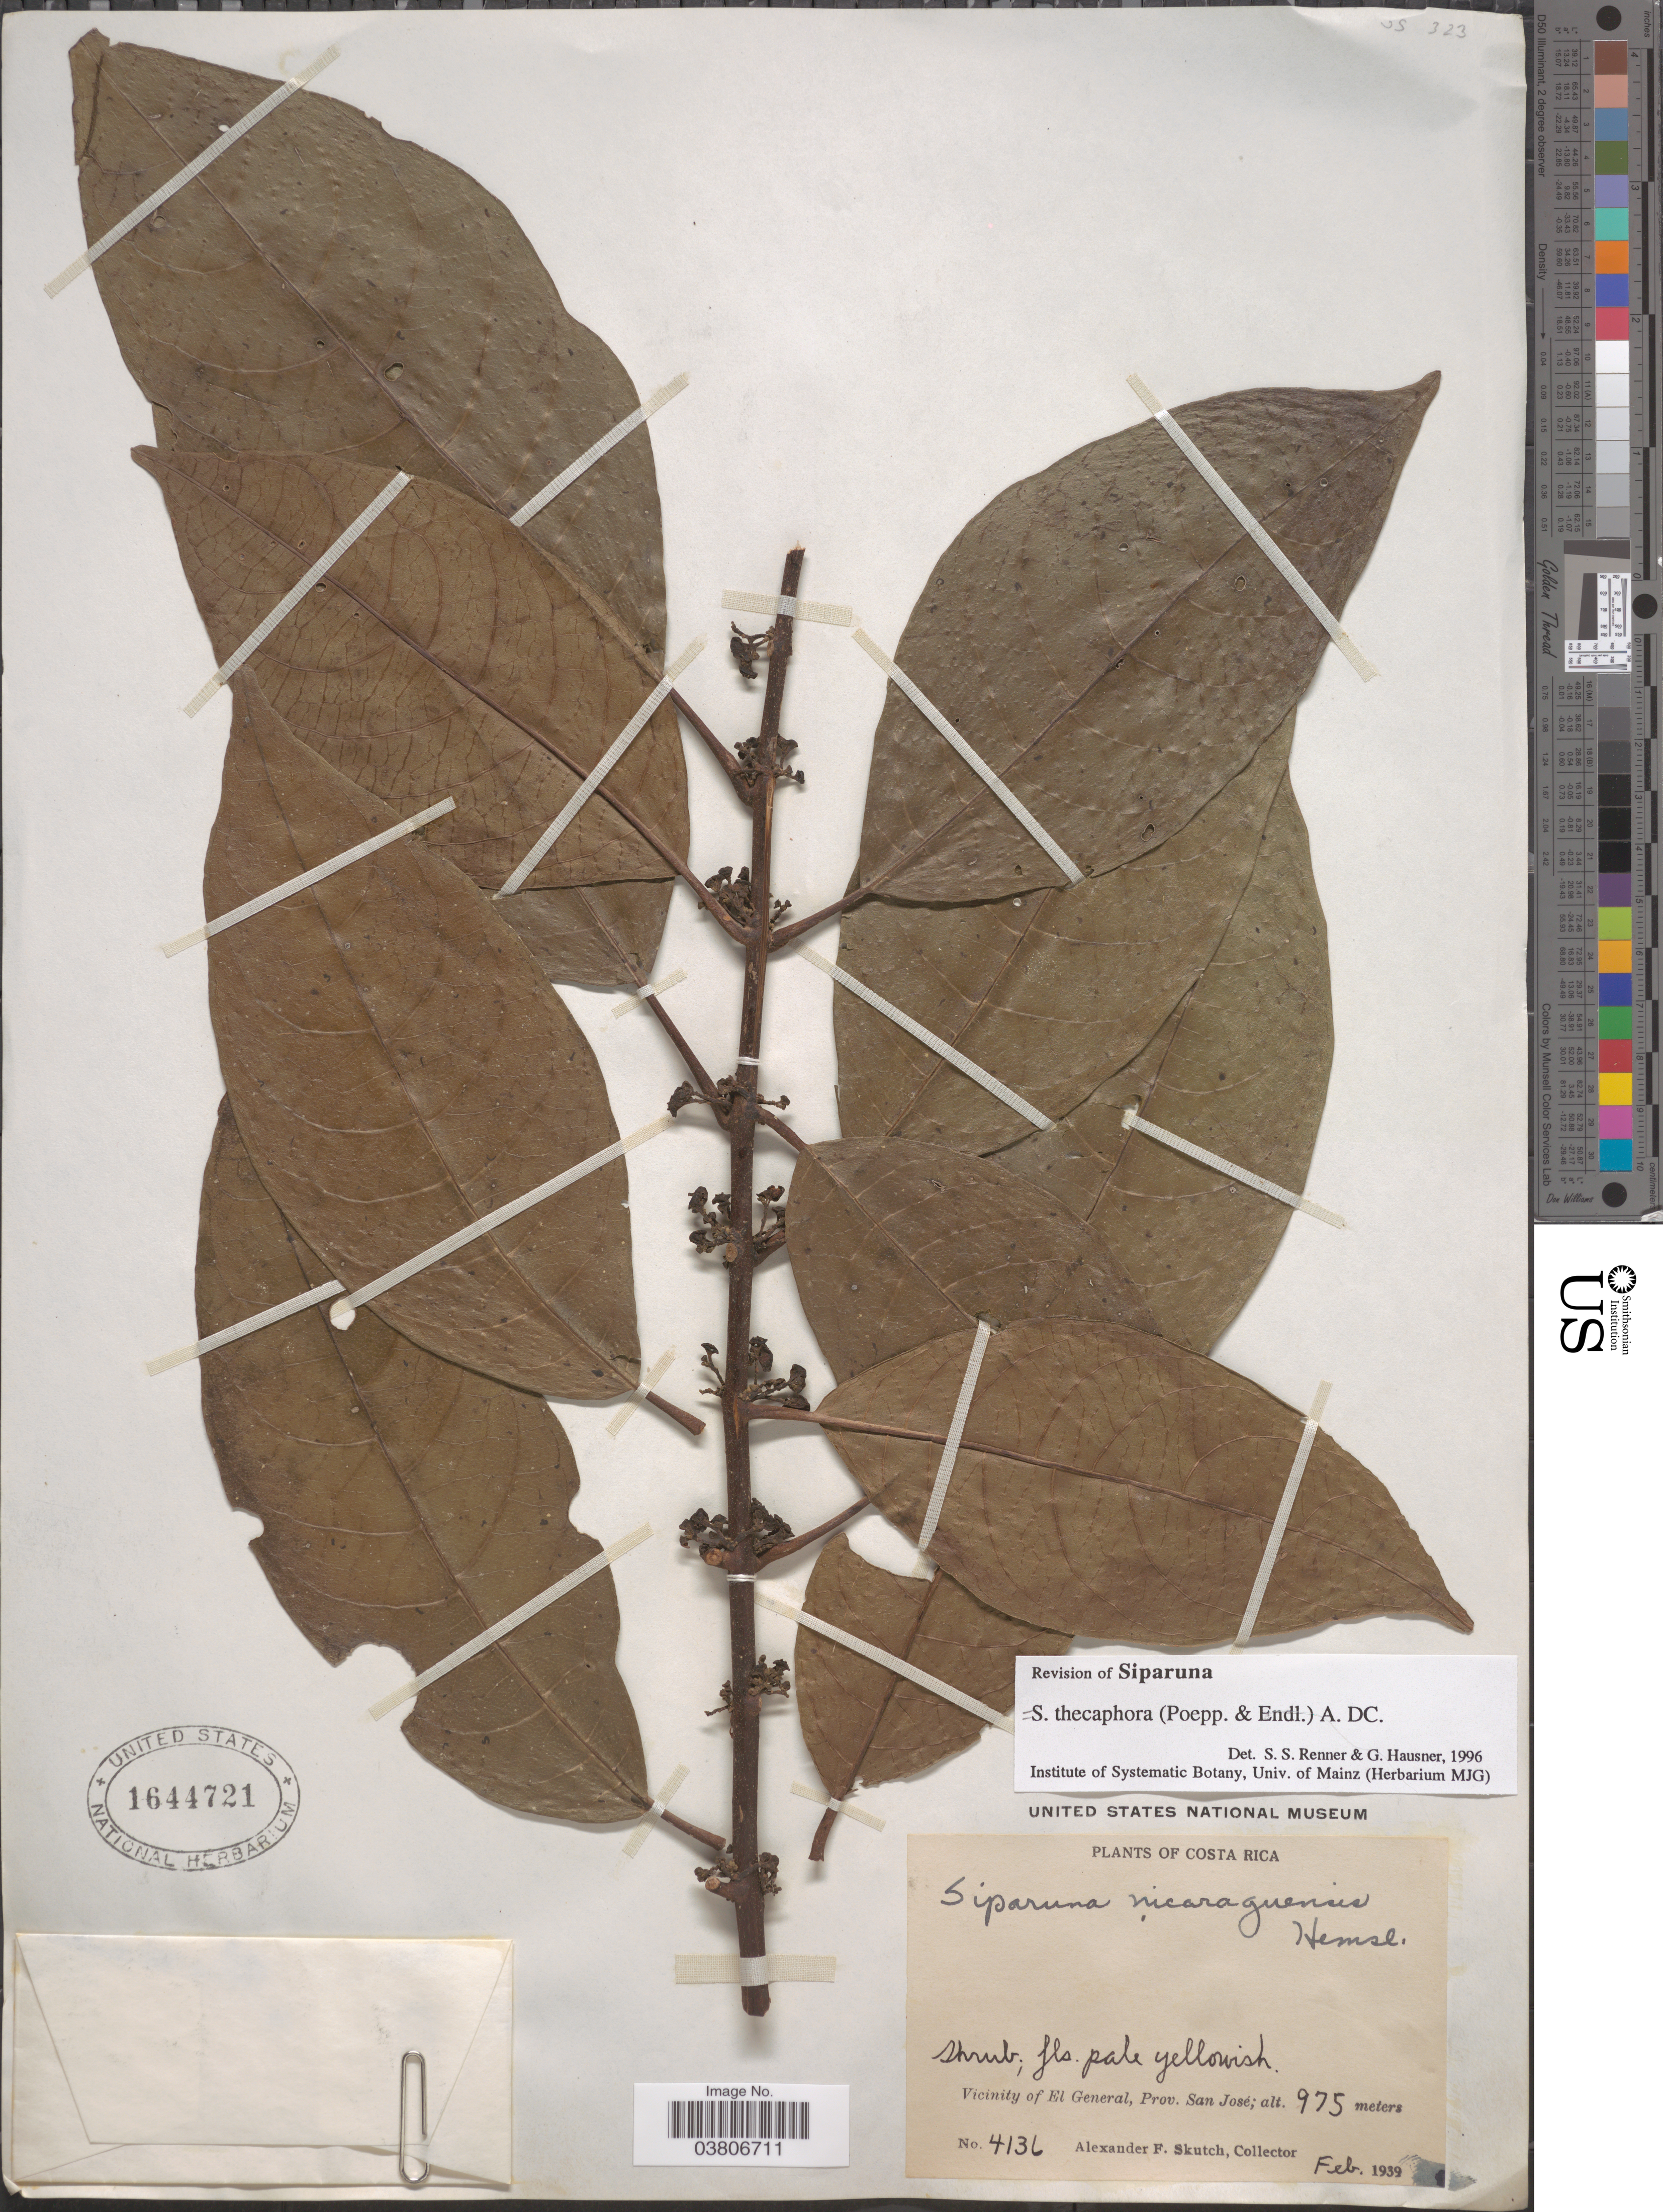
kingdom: Plantae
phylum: Tracheophyta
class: Magnoliopsida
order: Laurales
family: Siparunaceae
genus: Siparuna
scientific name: Siparuna thecaphora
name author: (Poepp. & Endl.) A. DC.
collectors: A. F. Skutch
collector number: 4136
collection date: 1939-02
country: Costa Rica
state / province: San José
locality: Vicinity of El General.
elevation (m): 975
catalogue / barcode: US 1644721